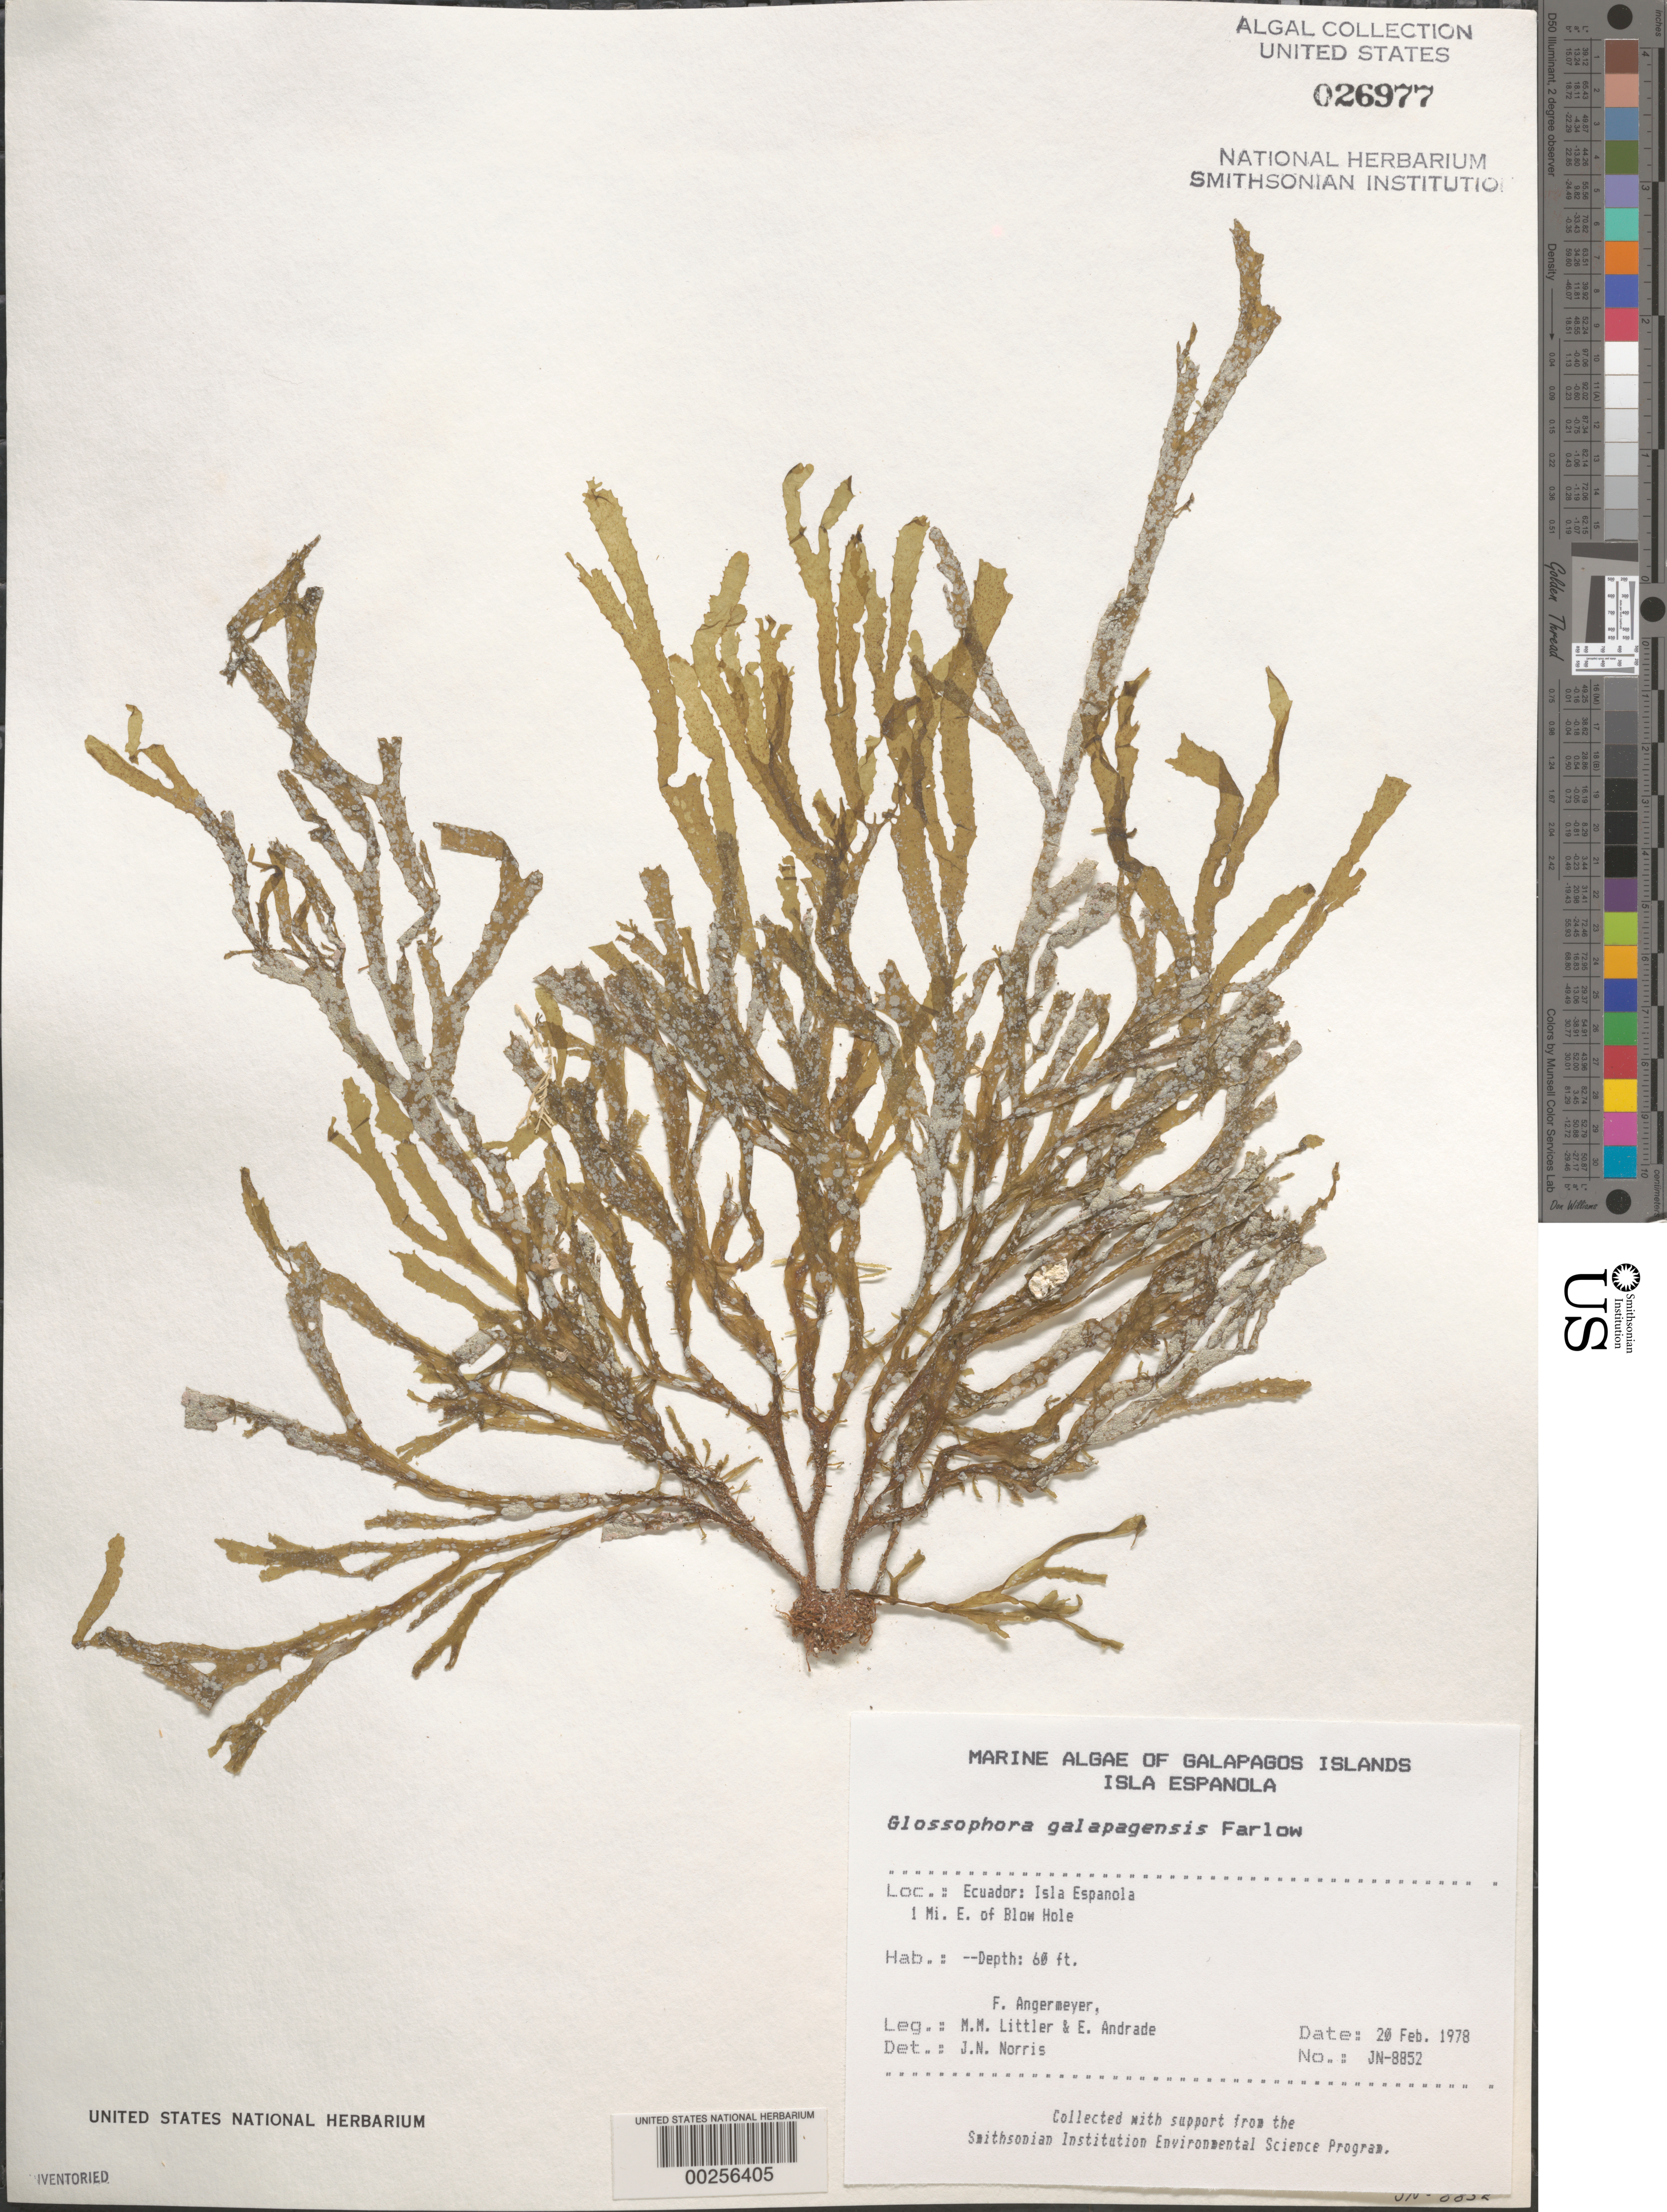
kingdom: Chromista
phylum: Ochrophyta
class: Phaeophyceae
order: Dictyotales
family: Dictyotaceae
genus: Dictyota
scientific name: Dictyota galapagensis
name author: (Farl.) De Clerck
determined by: Algae name updating Project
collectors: F. Angermeyer, M. M. Littler & E. Andrade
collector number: Jn-8852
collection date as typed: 20 Feb 1978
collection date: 1978-02-20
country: Ecuador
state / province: Colón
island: Española [Hood]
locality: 1 mile E of Blow Hole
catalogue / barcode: US 26977